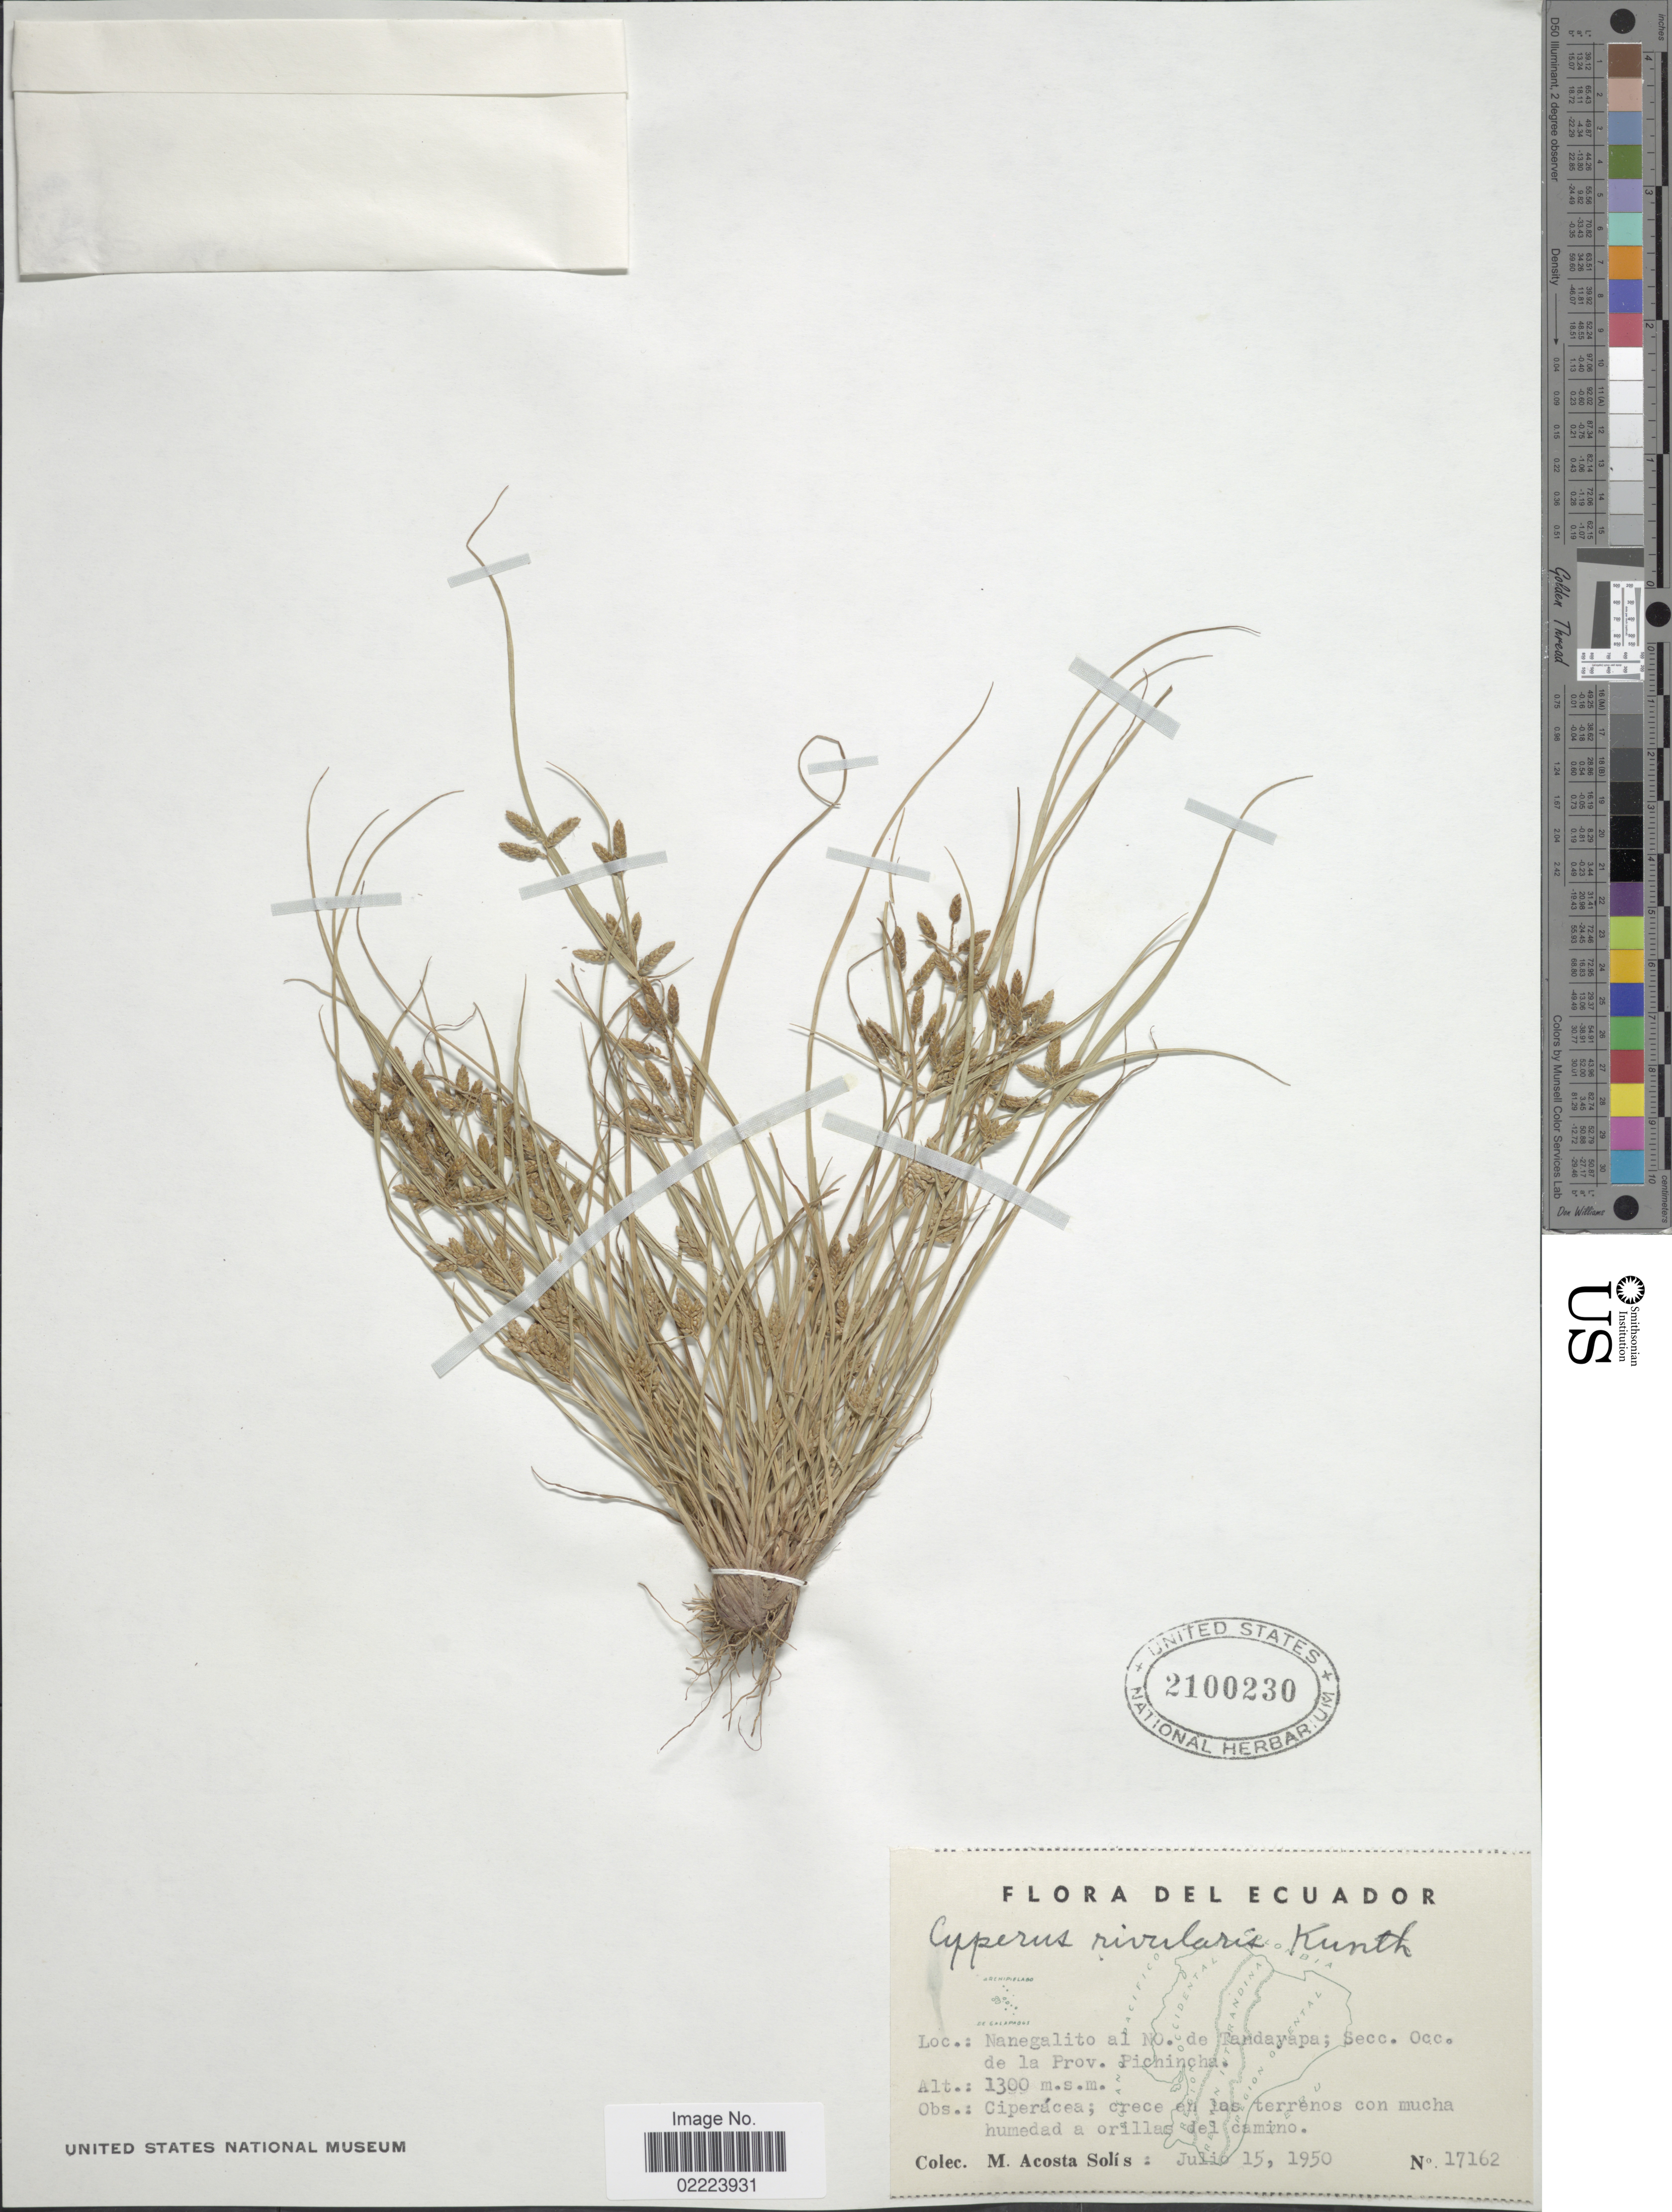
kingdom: Plantae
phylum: Tracheophyta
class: Liliopsida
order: Poales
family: Cyperaceae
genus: Cyperus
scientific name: Cyperus bipartitus Torr.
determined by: Strong, Mark T., (BOT), Smithsonian Institution - National Museum of Natural History (UNITED STATES)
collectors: M. Acosta Solis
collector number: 17162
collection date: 1950-07-15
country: Ecuador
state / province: Pichincha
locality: Nanegalito al No. de Tandayapa: Secc. Occ., de la Prov. Pichincha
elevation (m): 1300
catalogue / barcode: US 2100230